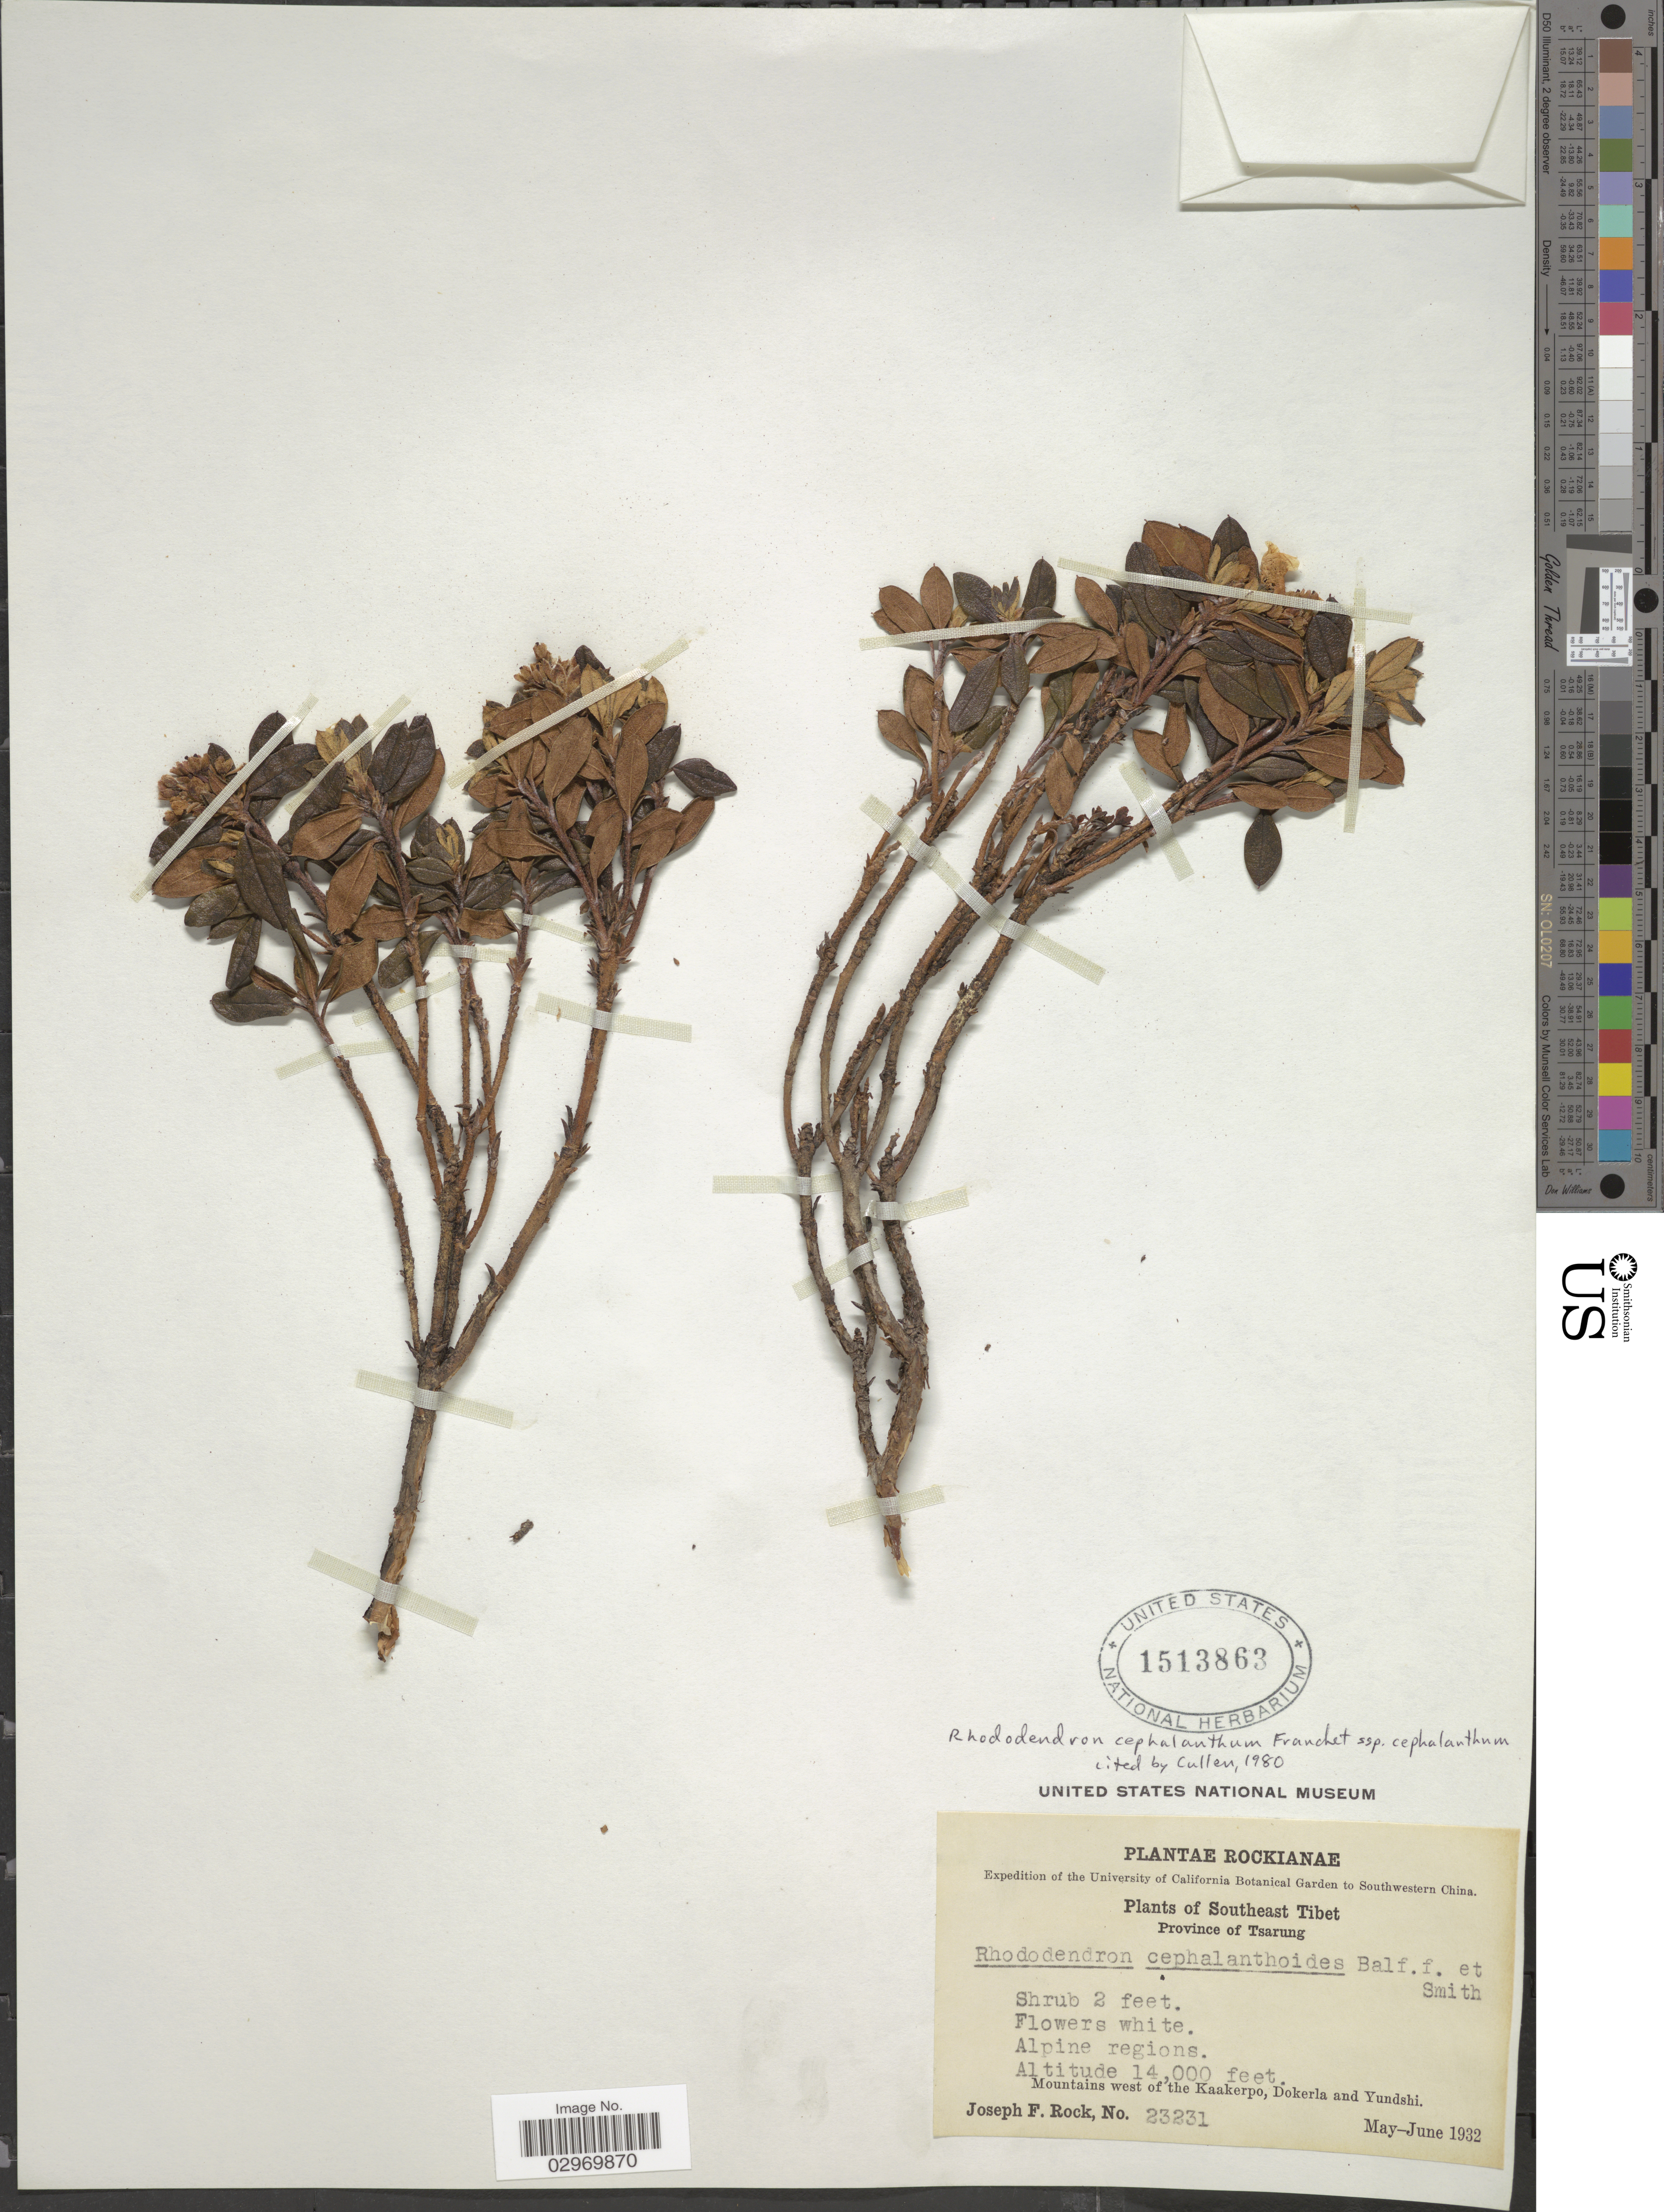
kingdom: Plantae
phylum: Tracheophyta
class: Magnoliopsida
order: Ericales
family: Ericaceae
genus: Rhododendron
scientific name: Rhododendron cephalanthum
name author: Franch.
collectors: J. F. Rock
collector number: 23231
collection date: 1932-05/1932-06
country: China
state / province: Xizang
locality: Southwestern China. Southeast Tibet, Province of Tsarung, Mountains west of the Kaakerpo, Dokerla and Yundshi.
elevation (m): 4267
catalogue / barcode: US 1513863